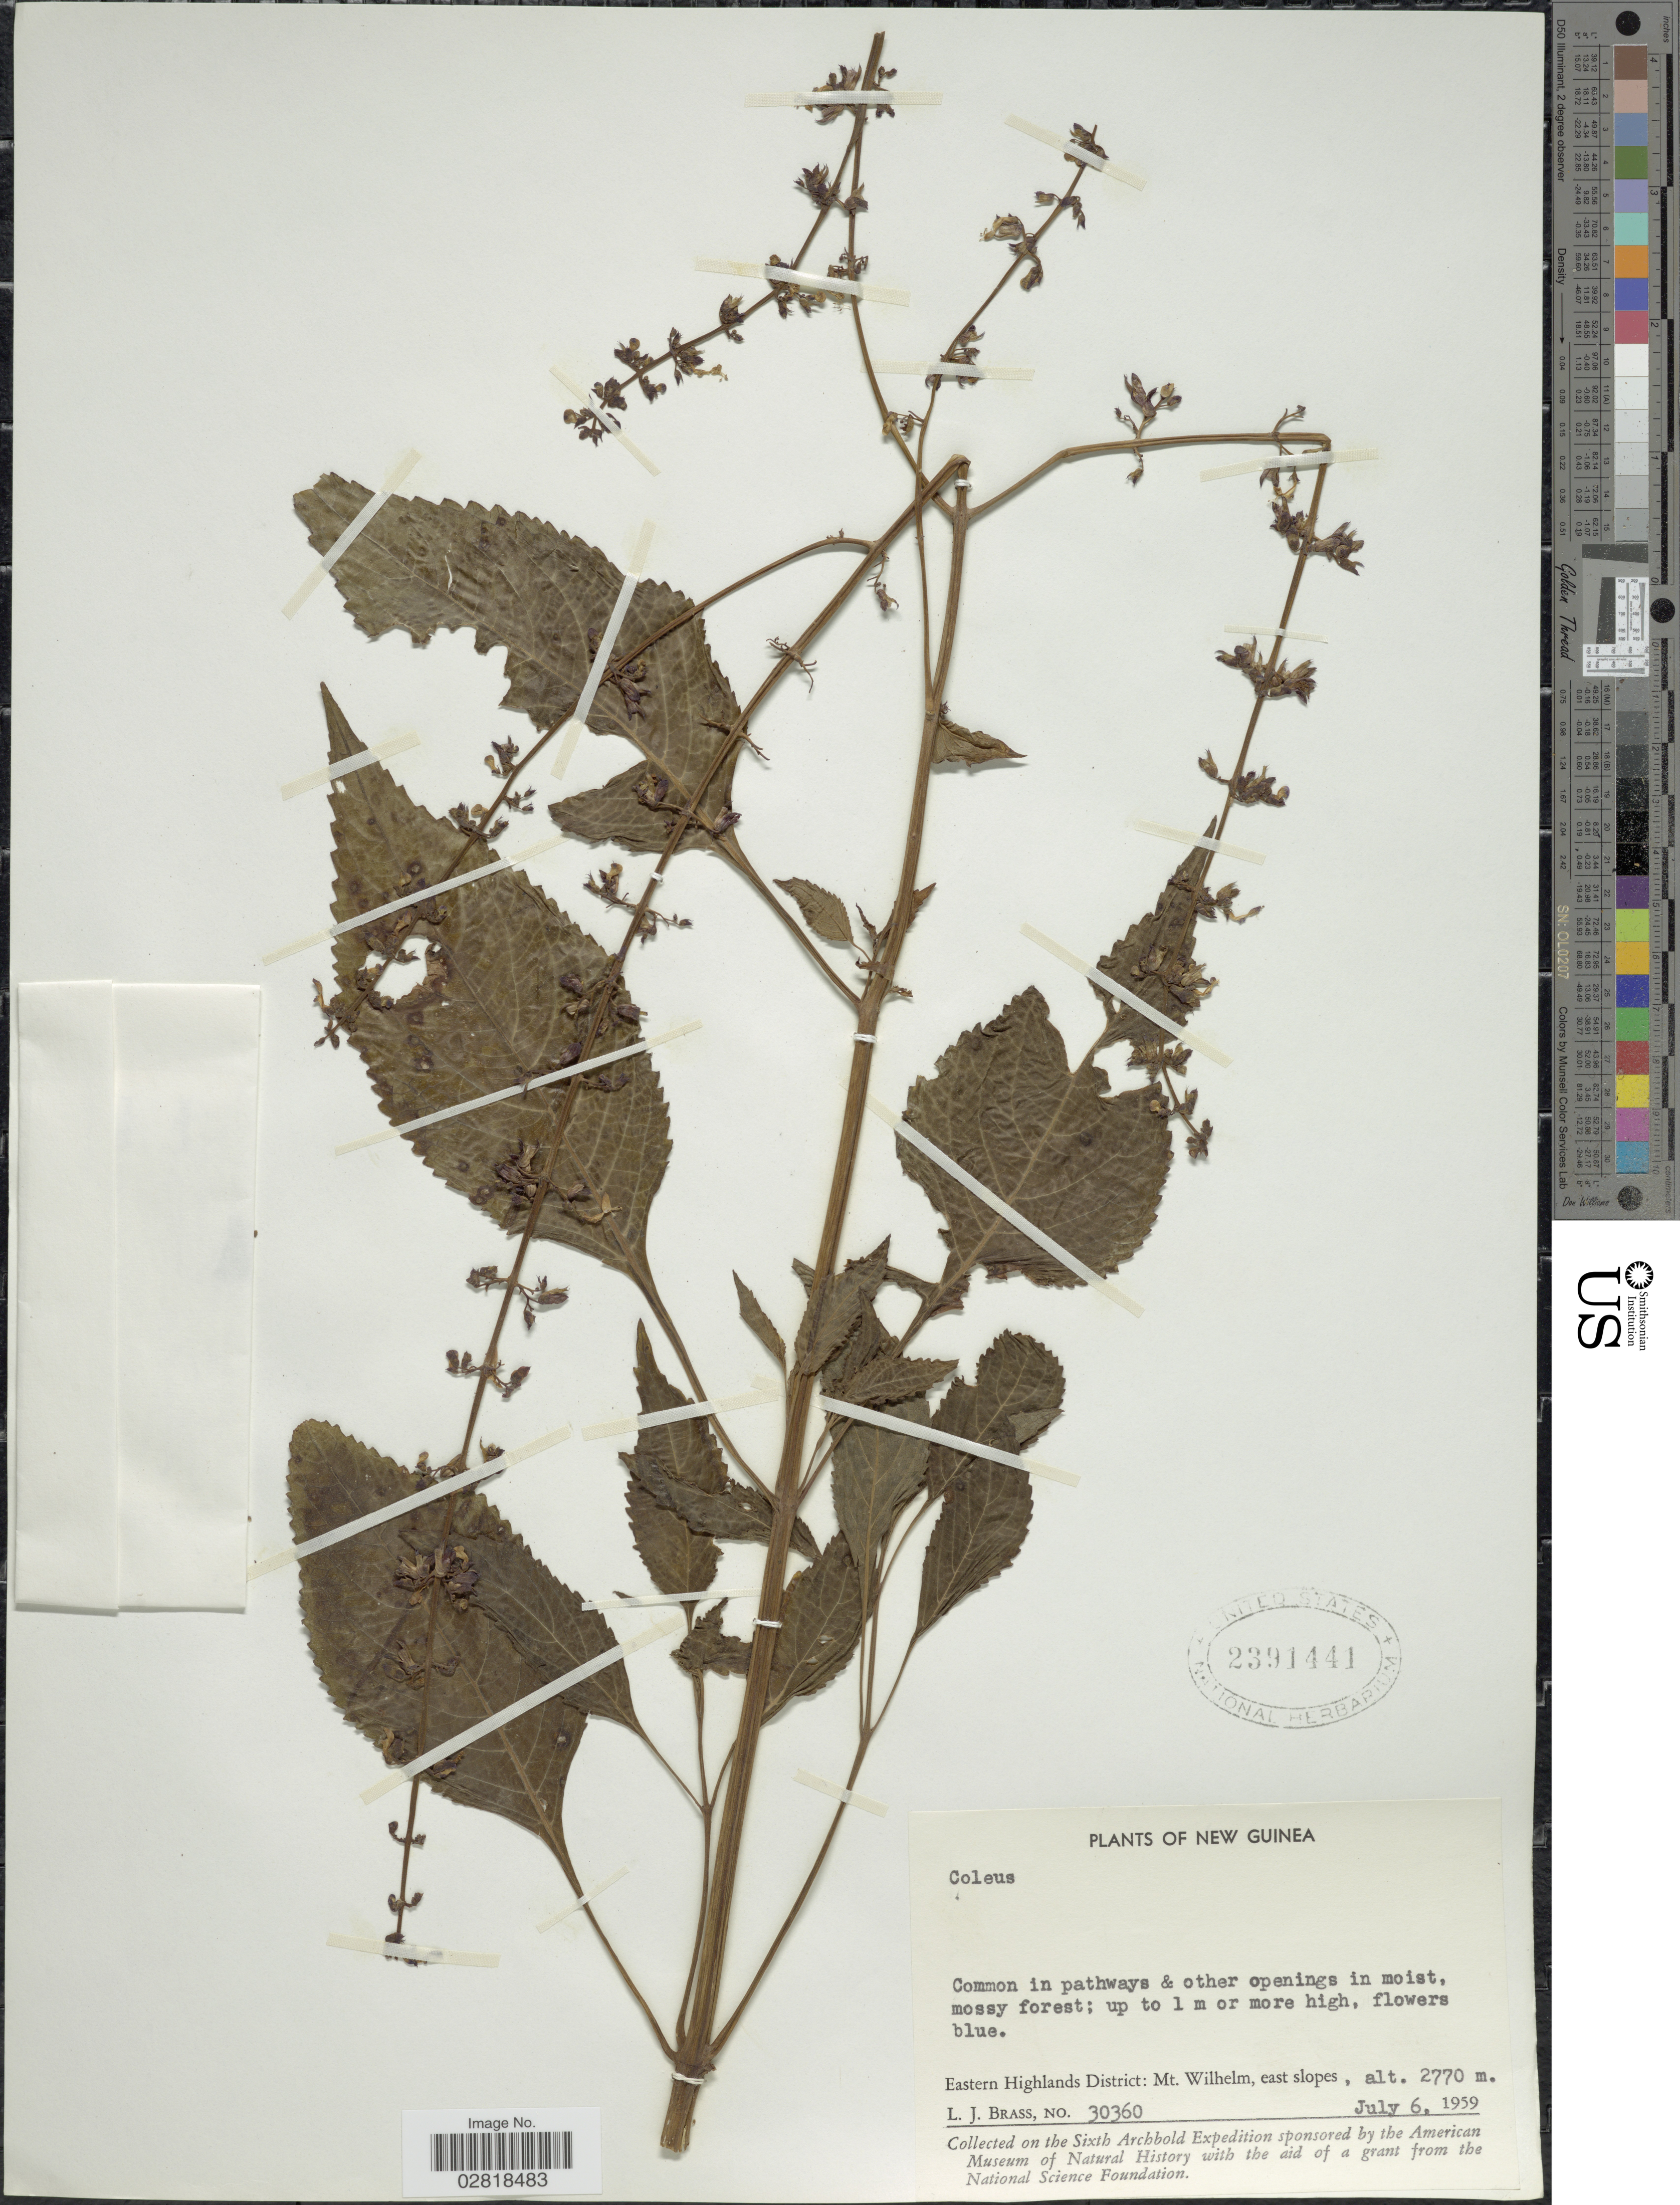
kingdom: Plantae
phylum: Tracheophyta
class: Magnoliopsida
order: Lamiales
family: Lamiaceae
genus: Plectranthus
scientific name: Plectranthus sp.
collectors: L. J. Brass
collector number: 30360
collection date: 1959-07-06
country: Papua New Guinea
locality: New Guinea. Eastern Highlands District: Mt. Wilhelm, east slopes.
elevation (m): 2770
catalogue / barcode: US 2391441